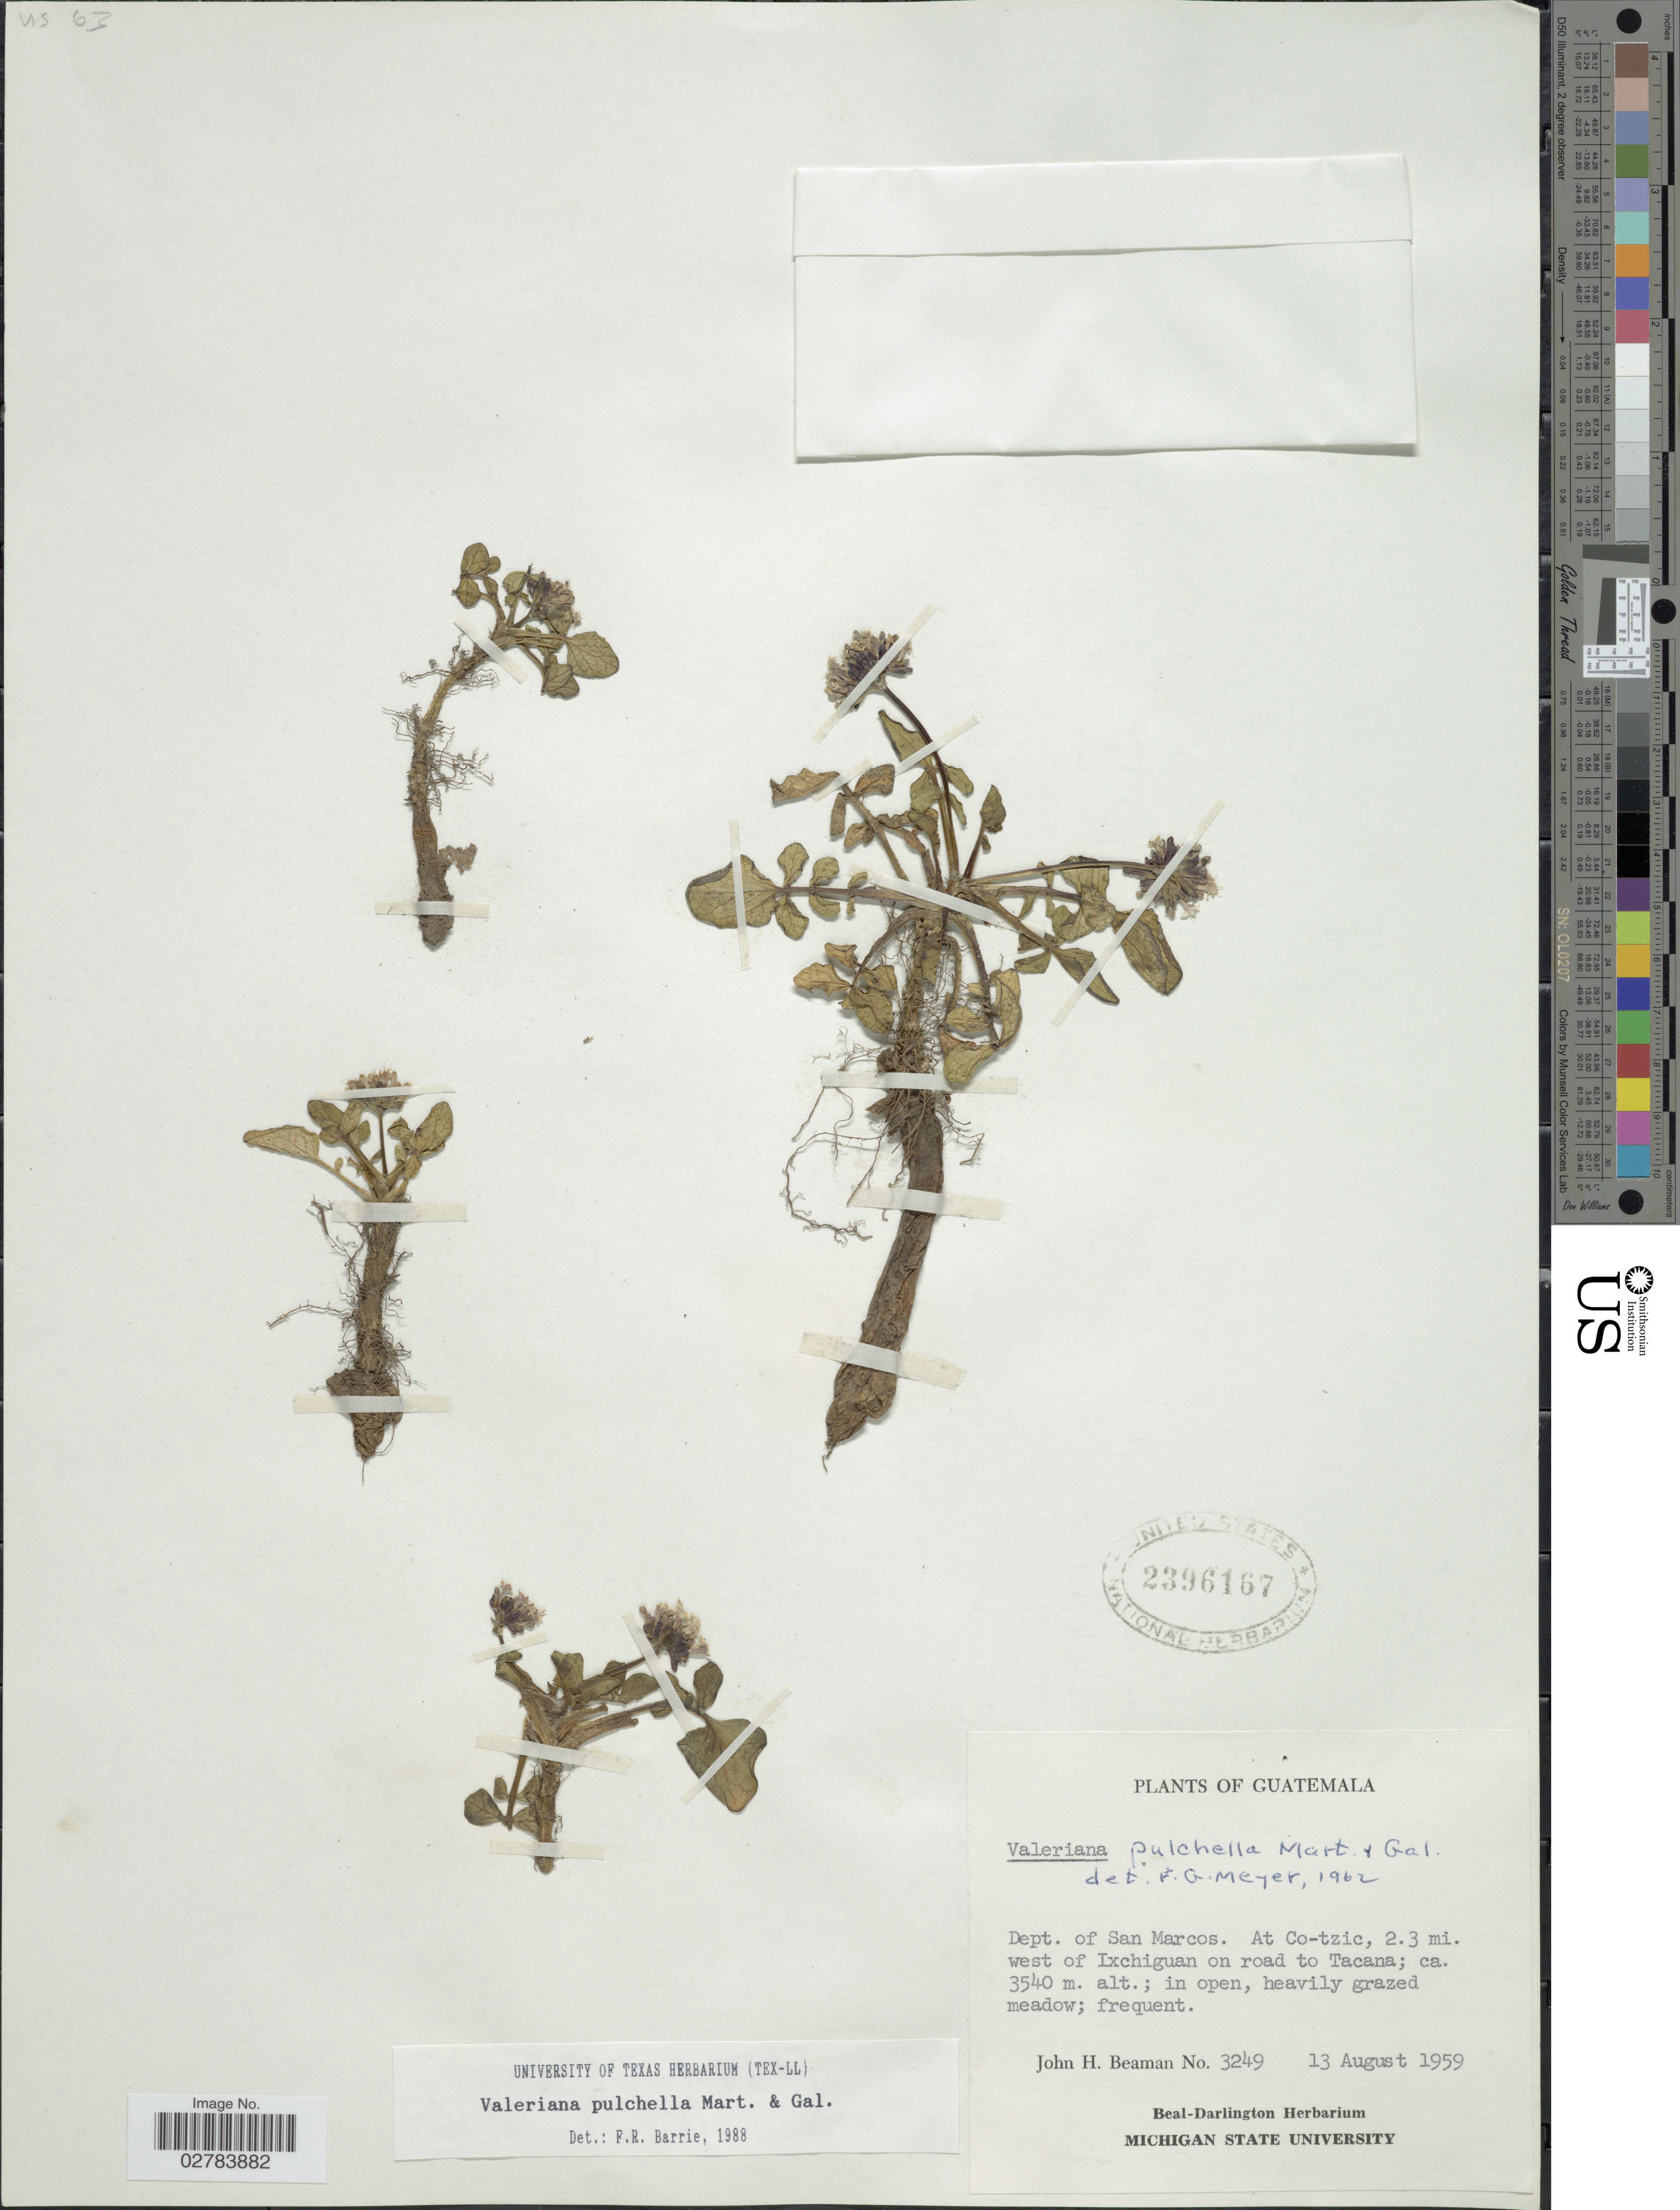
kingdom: Plantae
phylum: Tracheophyta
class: Magnoliopsida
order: Dipsacales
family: Caprifoliaceae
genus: Valeriana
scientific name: Valeriana pulchella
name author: M. Martens & Galeotti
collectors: J. H. Beaman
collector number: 3249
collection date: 1959-08-13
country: Guatemala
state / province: San Marcos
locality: Dept. of San Marcos, At Co-tzic, 2.3 mi. west of Ixchiguan on road to Tacana.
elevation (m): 3540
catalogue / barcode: US 2396167